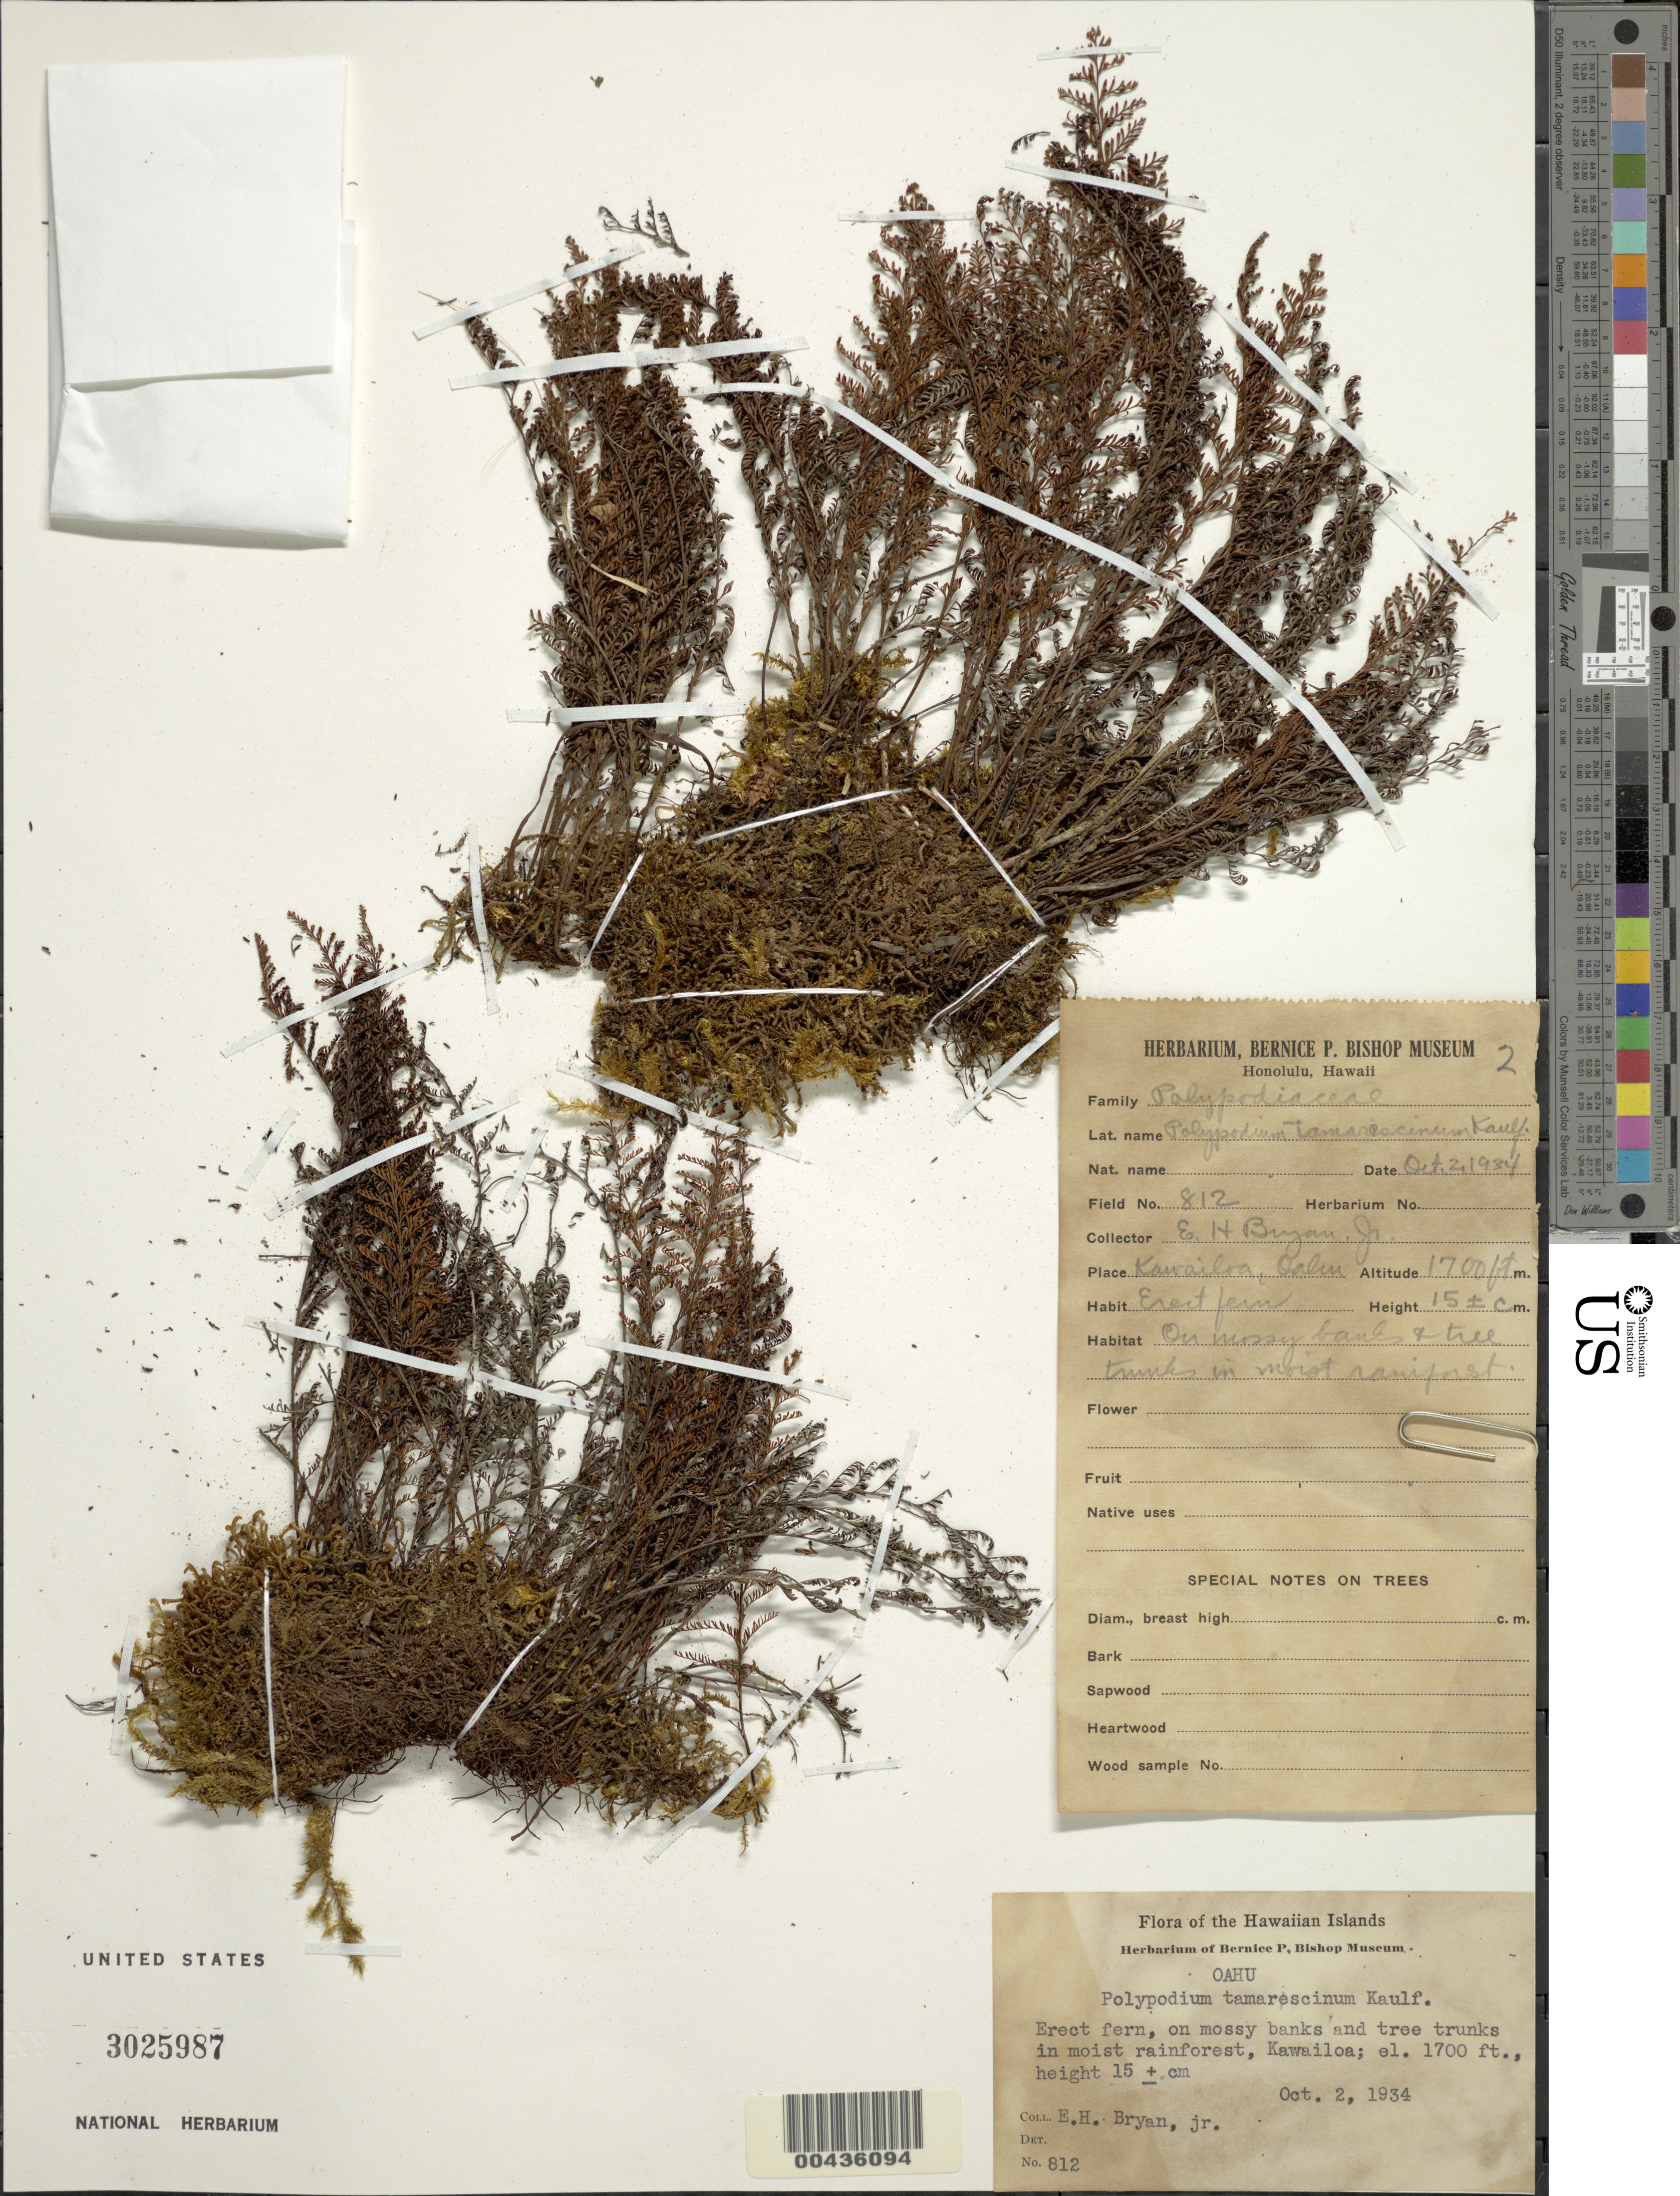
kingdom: Plantae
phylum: Tracheophyta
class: Polypodiopsida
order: Polypodiales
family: Polypodiaceae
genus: Polypodium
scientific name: Polypodium tamariscinum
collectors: E. Bryan Jr.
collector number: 812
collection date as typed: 2 Oct 1934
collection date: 1934-10-02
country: United States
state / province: Hawaii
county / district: Honolulu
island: Oahu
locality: Kawailoa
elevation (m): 518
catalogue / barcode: US 3025987